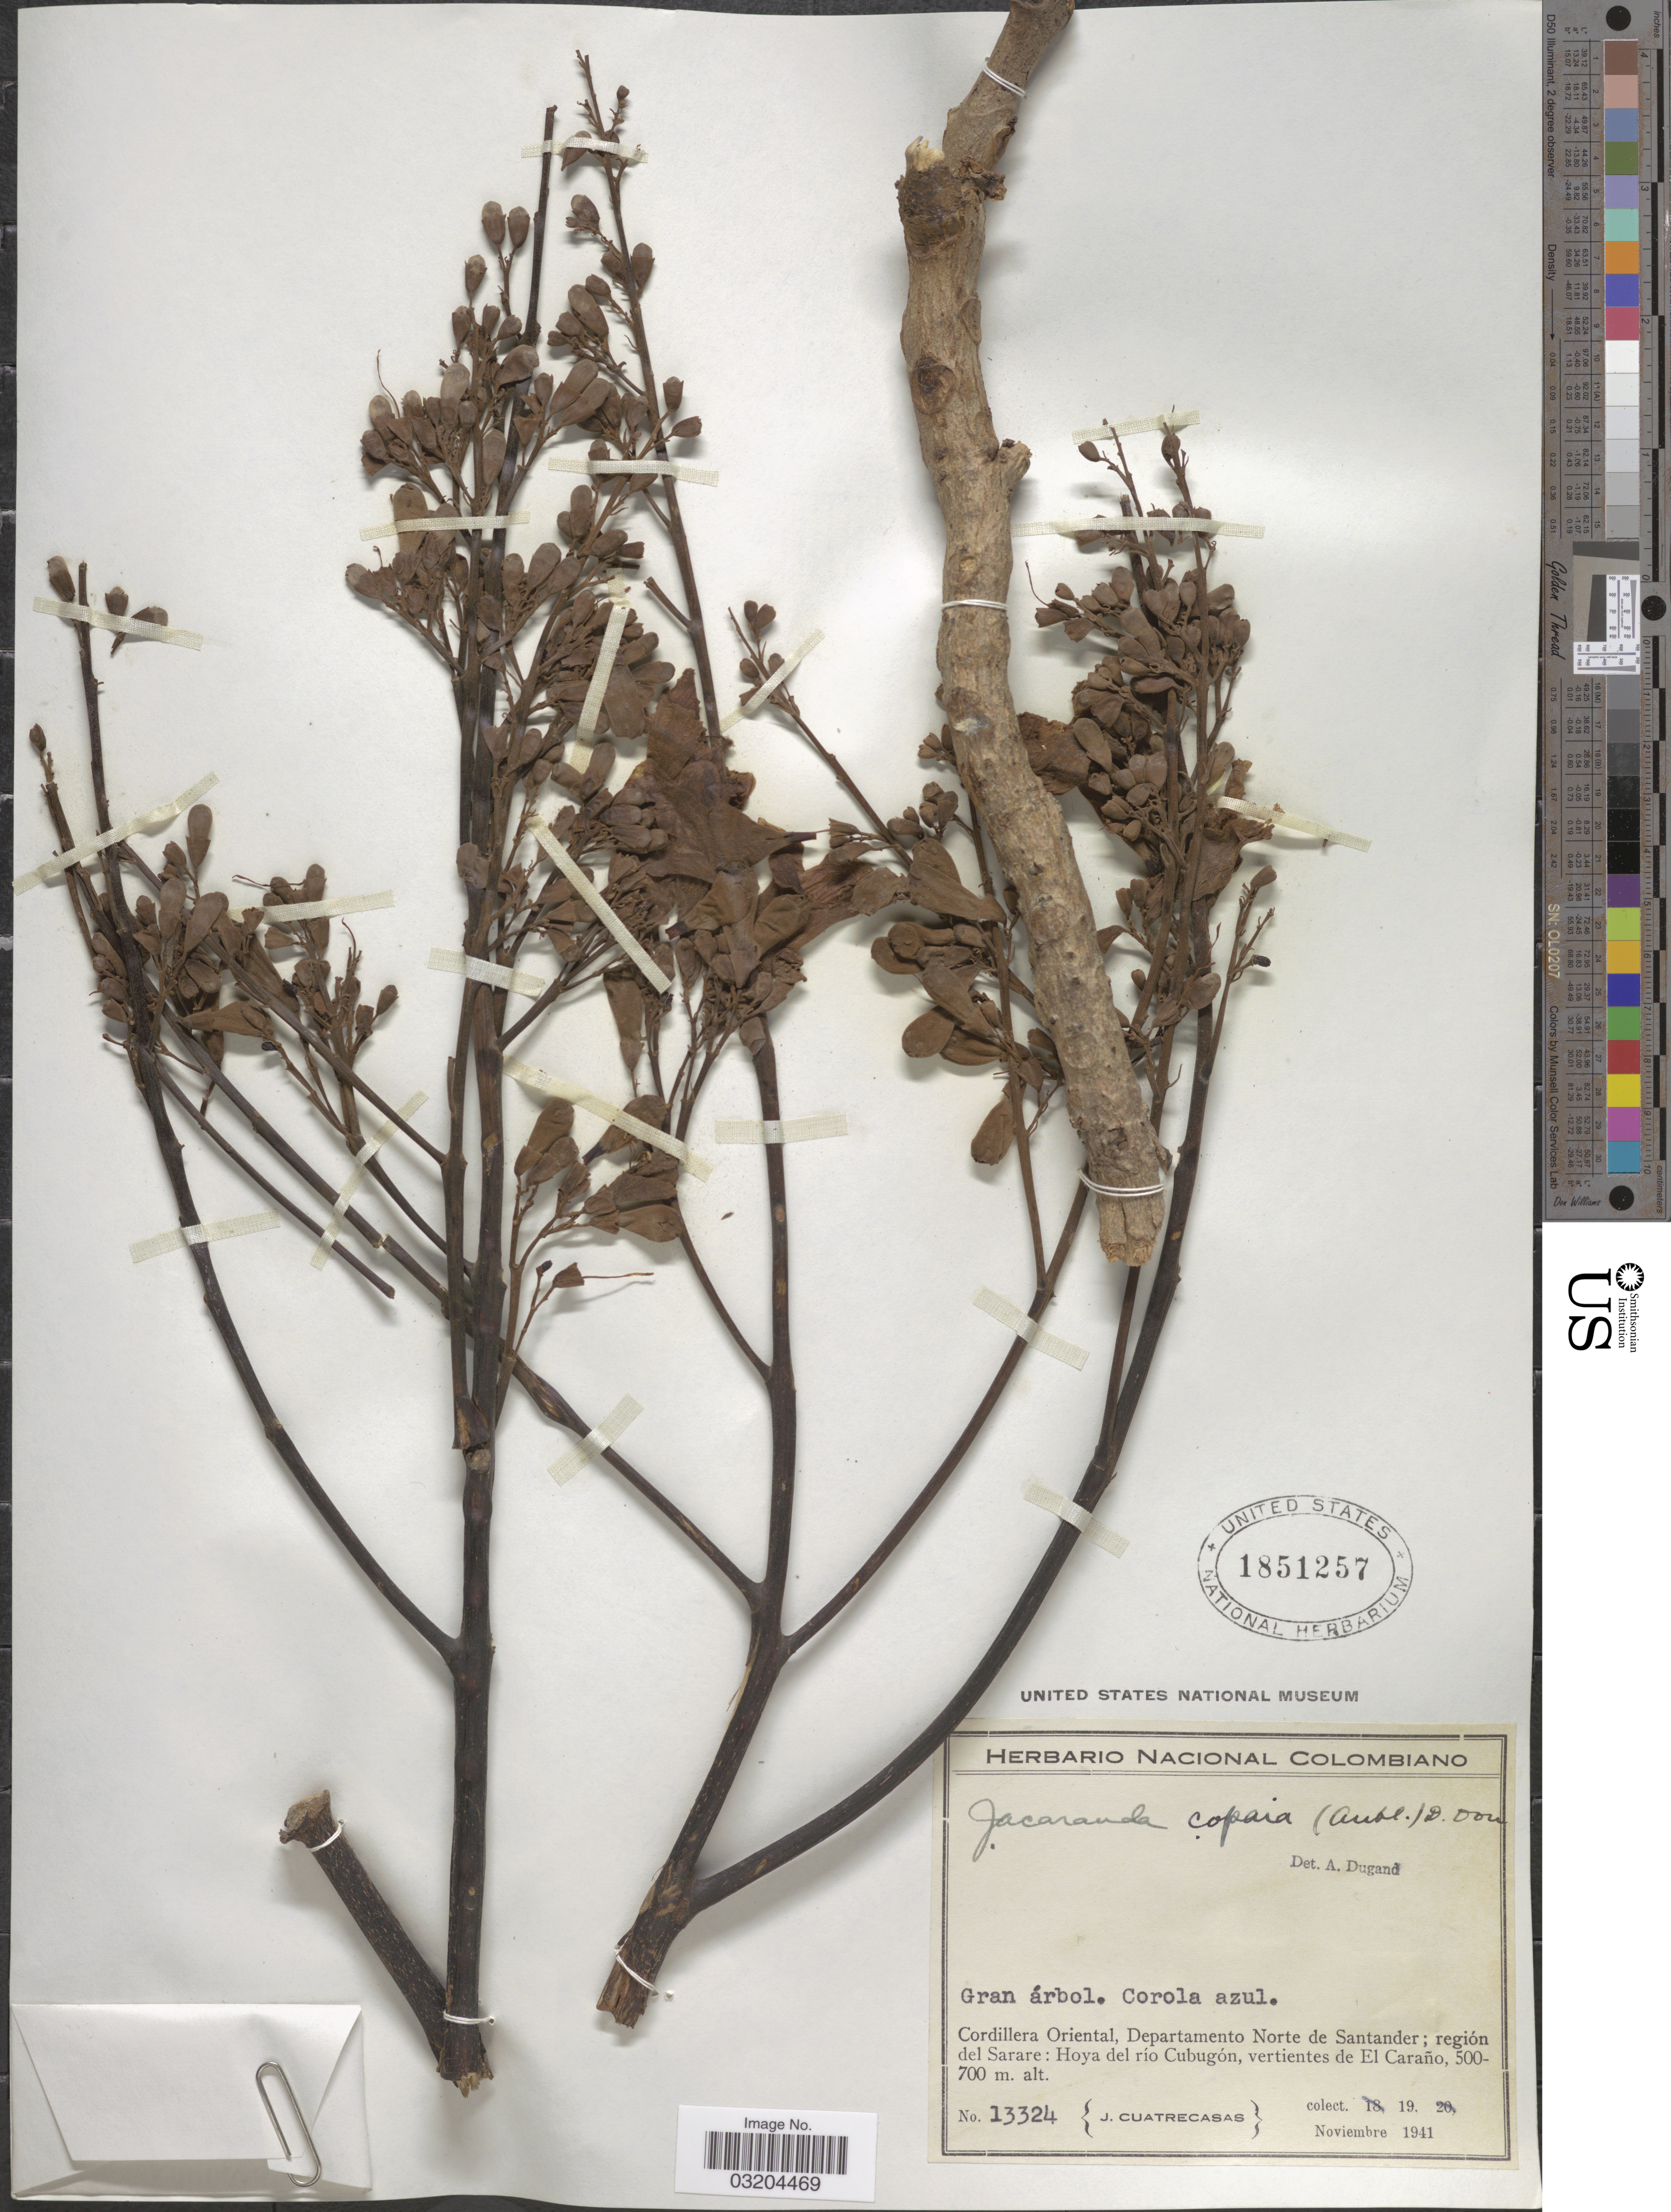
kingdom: Plantae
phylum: Tracheophyta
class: Magnoliopsida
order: Lamiales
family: Bignoniaceae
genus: Jacaranda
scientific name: Jacaranda copaia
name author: (Aubl.) D. Don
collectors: J. Cuatrecasas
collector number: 13324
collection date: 1941-11-19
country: Colombia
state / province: Norte de Santander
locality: Cordillera Oriental, Departamento Norte de Santander; región del Sarare: Hoya del río Cubugó, vertientes de El Caraño.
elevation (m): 500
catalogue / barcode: US 1851257